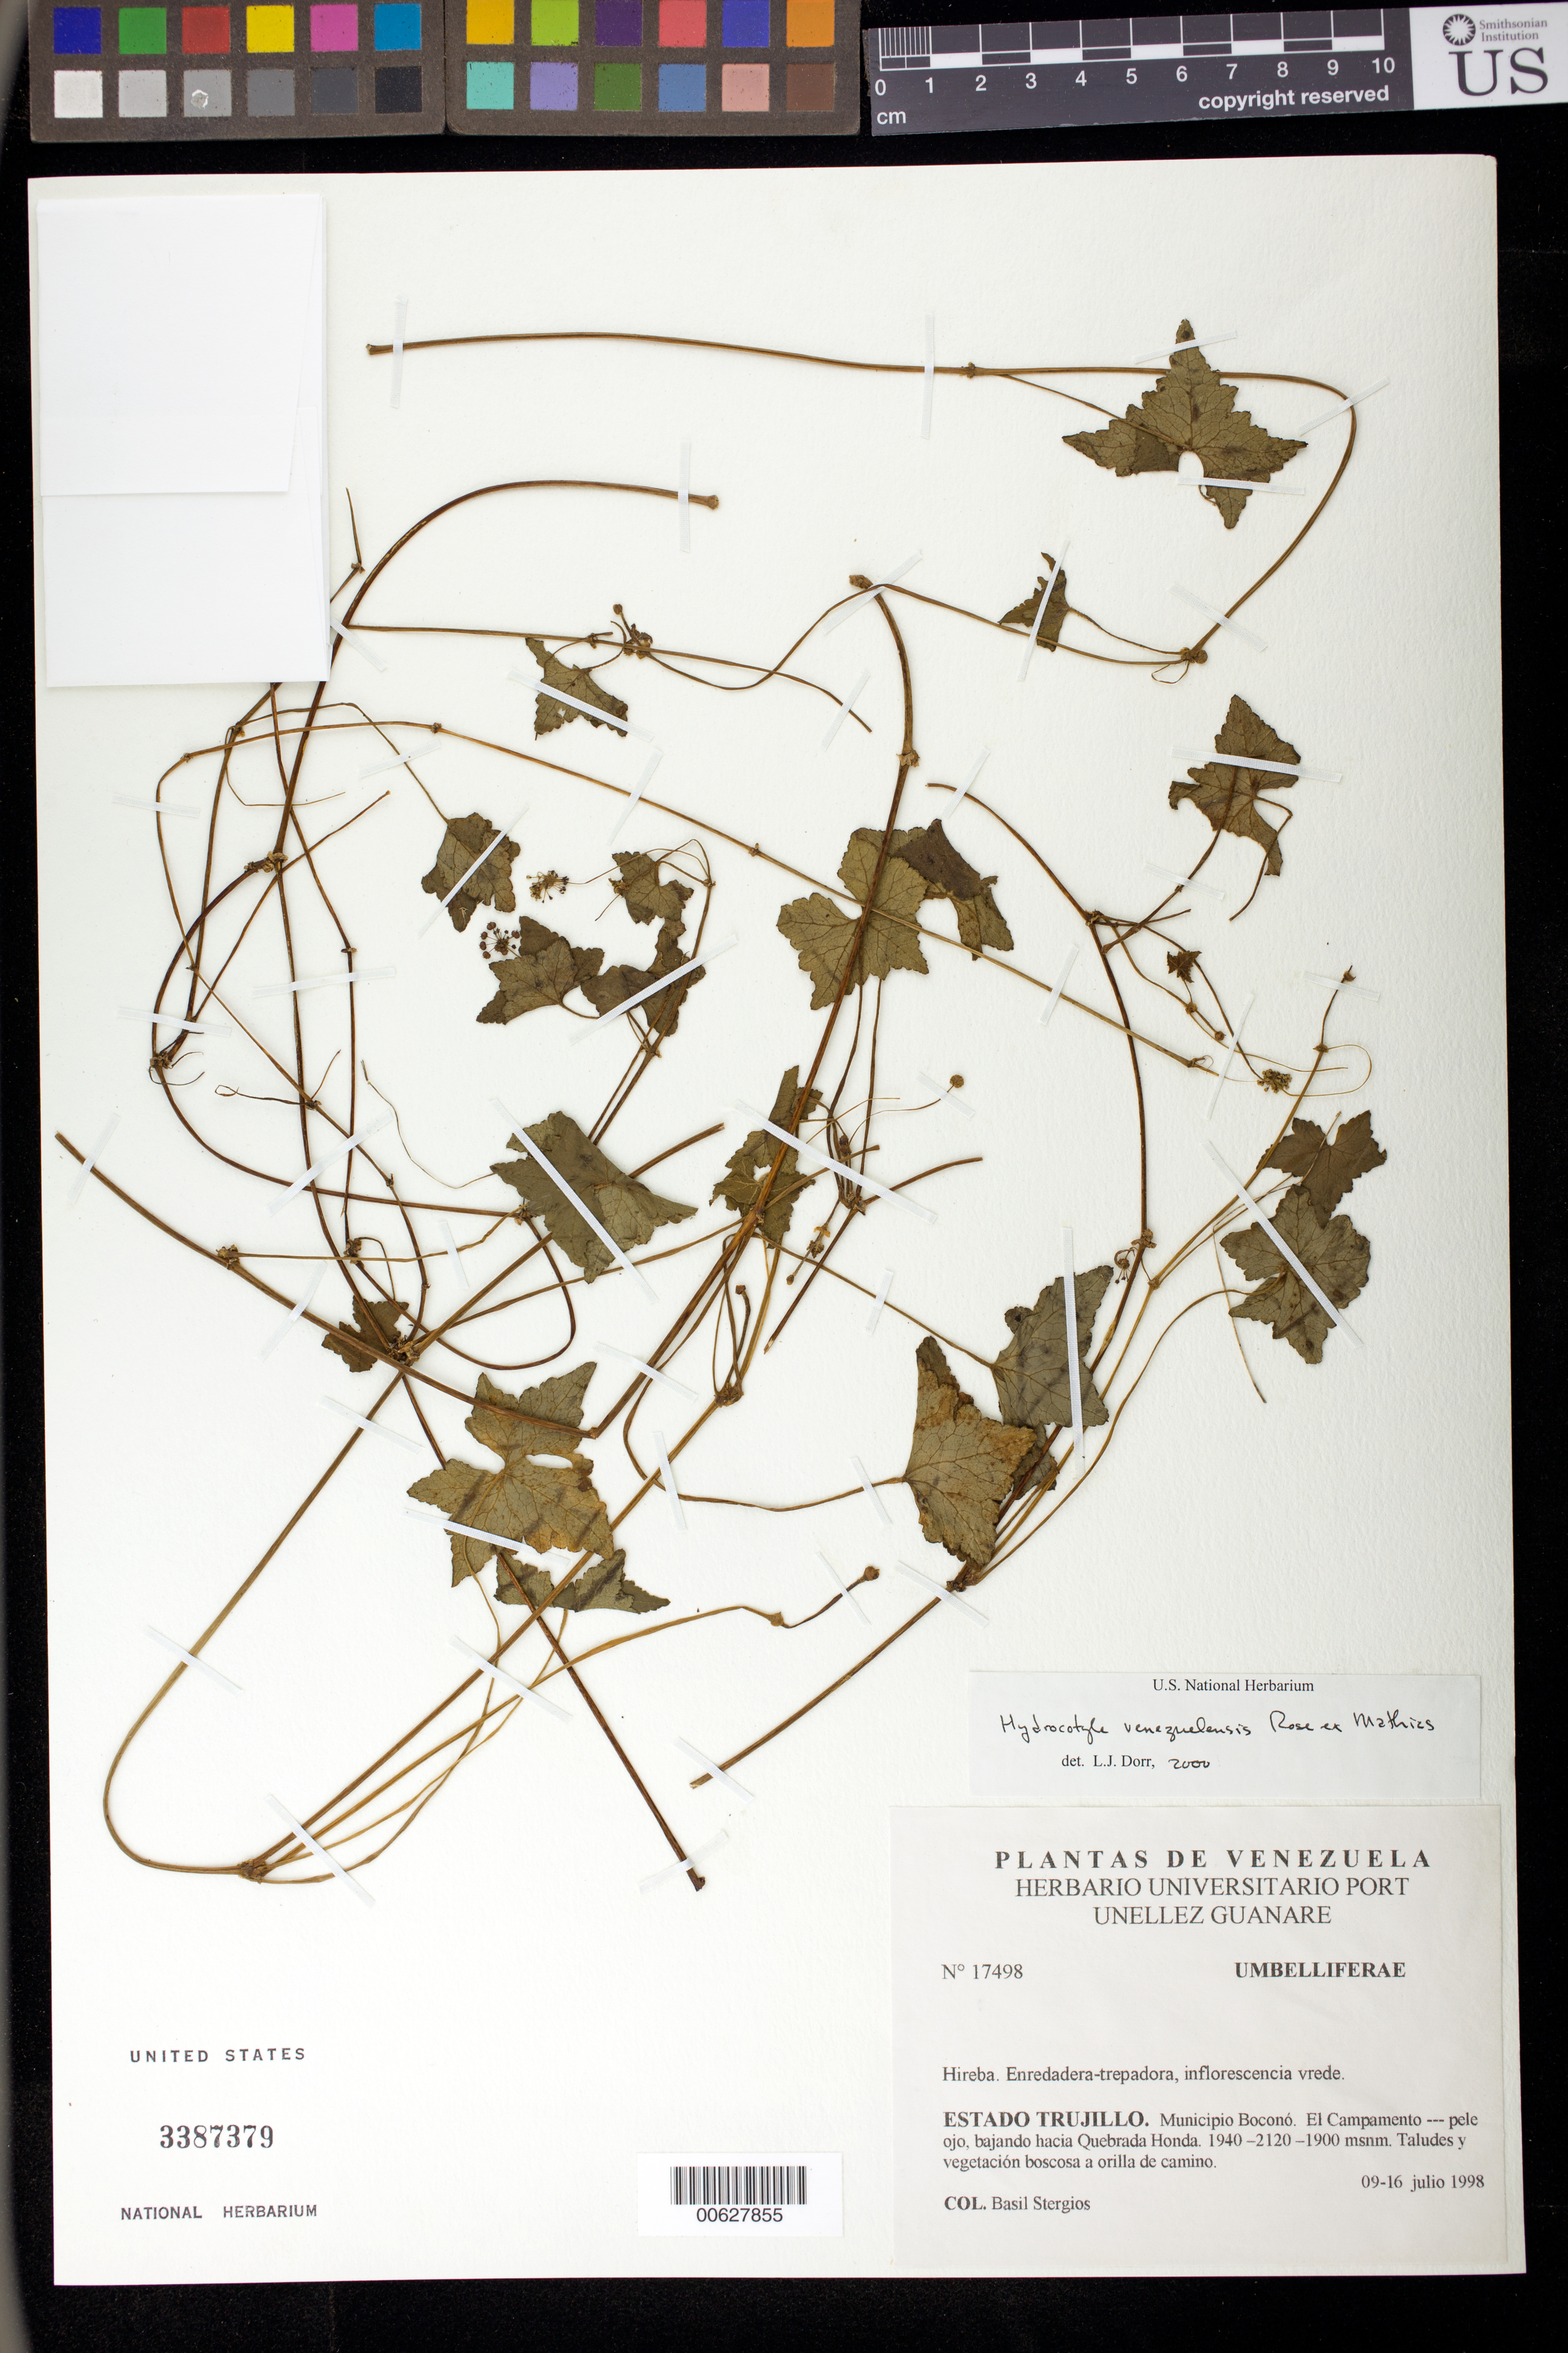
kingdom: Plantae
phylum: Tracheophyta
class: Magnoliopsida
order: Apiales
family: Araliaceae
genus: Hydrocotyle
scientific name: Hydrocotyle venezuelensis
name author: Rose ex Mathias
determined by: Dorr, L. J., (BOT), Smithsonian Institution - National Museum of Natural History (UNITED STATES)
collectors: B. G. Stergios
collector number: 17498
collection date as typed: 09 Jul 1998 to 16 Jul 1998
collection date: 1998-07-09/1998-07-16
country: Venezuela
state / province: Trujillo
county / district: Boconó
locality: Parque Nacional Guaramacal, El campamento-pele ojo, bajando hacia Quebrada Honda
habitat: Taludes y vegetación boscosa a orilla de camino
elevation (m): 1900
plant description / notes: K, PORT, US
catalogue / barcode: US 3387379